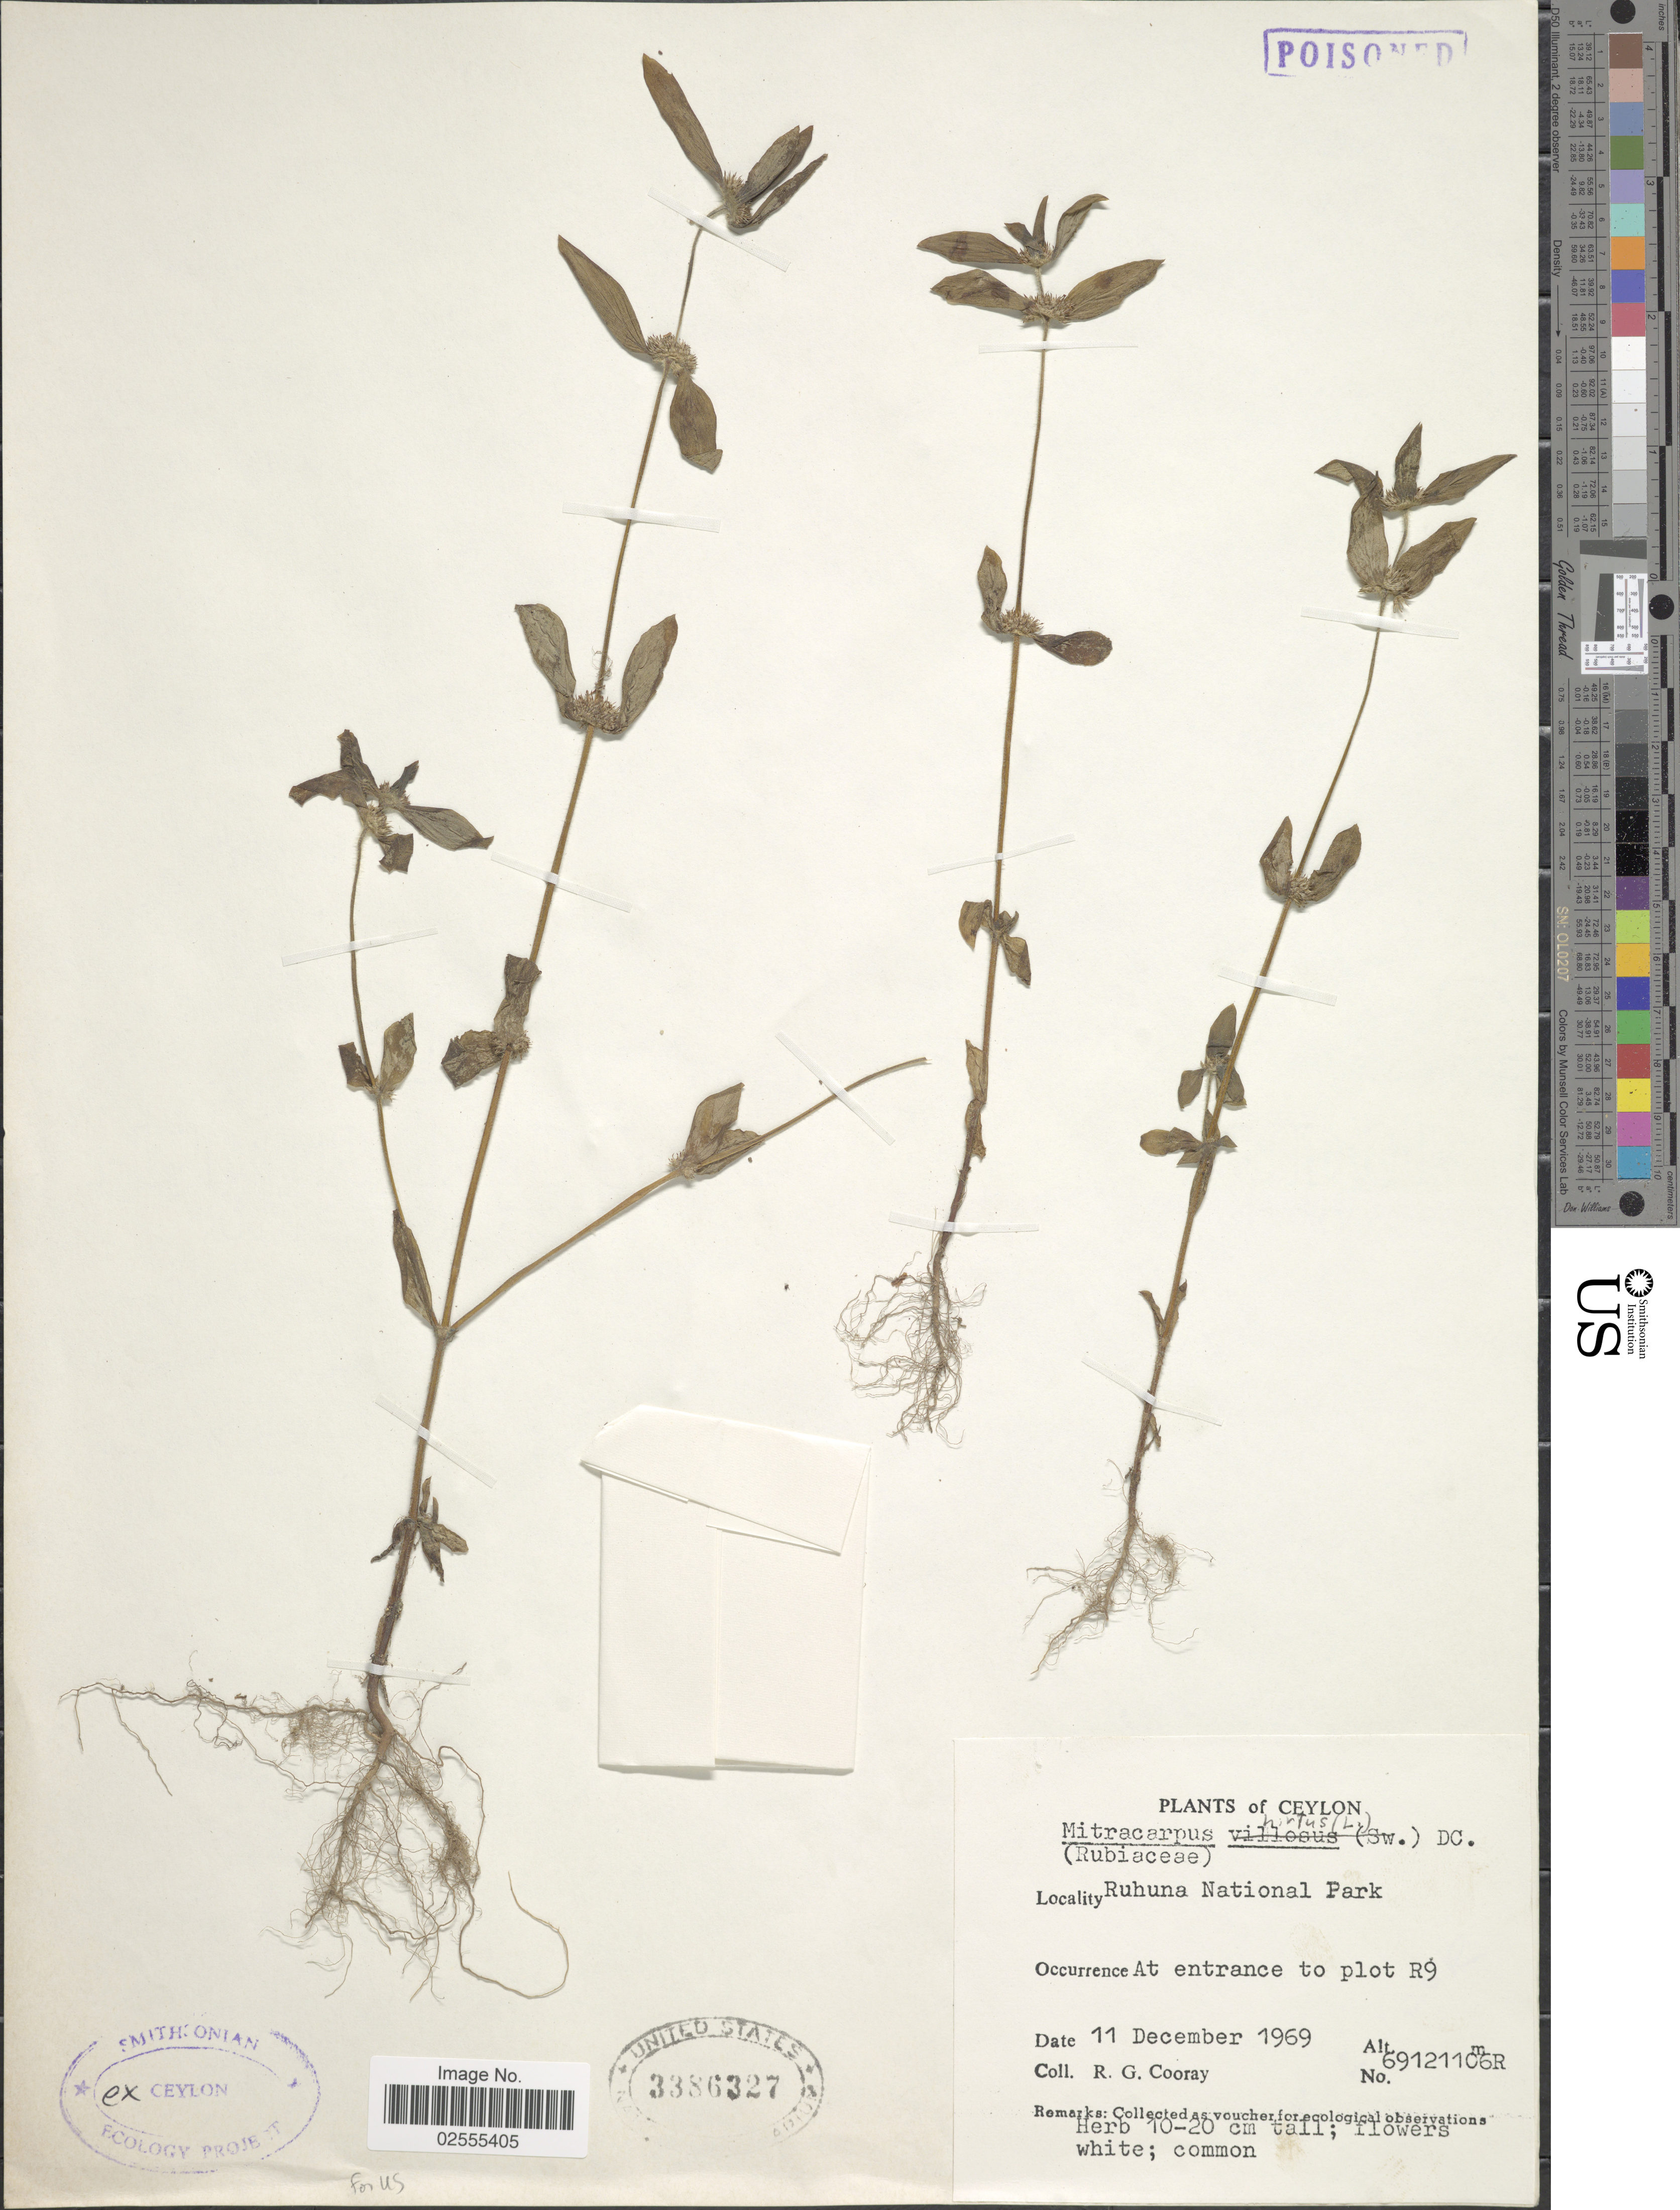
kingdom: Plantae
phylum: Tracheophyta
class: Magnoliopsida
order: Gentianales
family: Rubiaceae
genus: Mitracarpus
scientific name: Mitracarpus hirtus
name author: (L.) DC.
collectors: R. Cooray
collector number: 69121106R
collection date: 1969-12-11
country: Sri Lanka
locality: Ceylon, Ruhuna National Park, at entrance to plot R9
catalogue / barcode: US 3386327